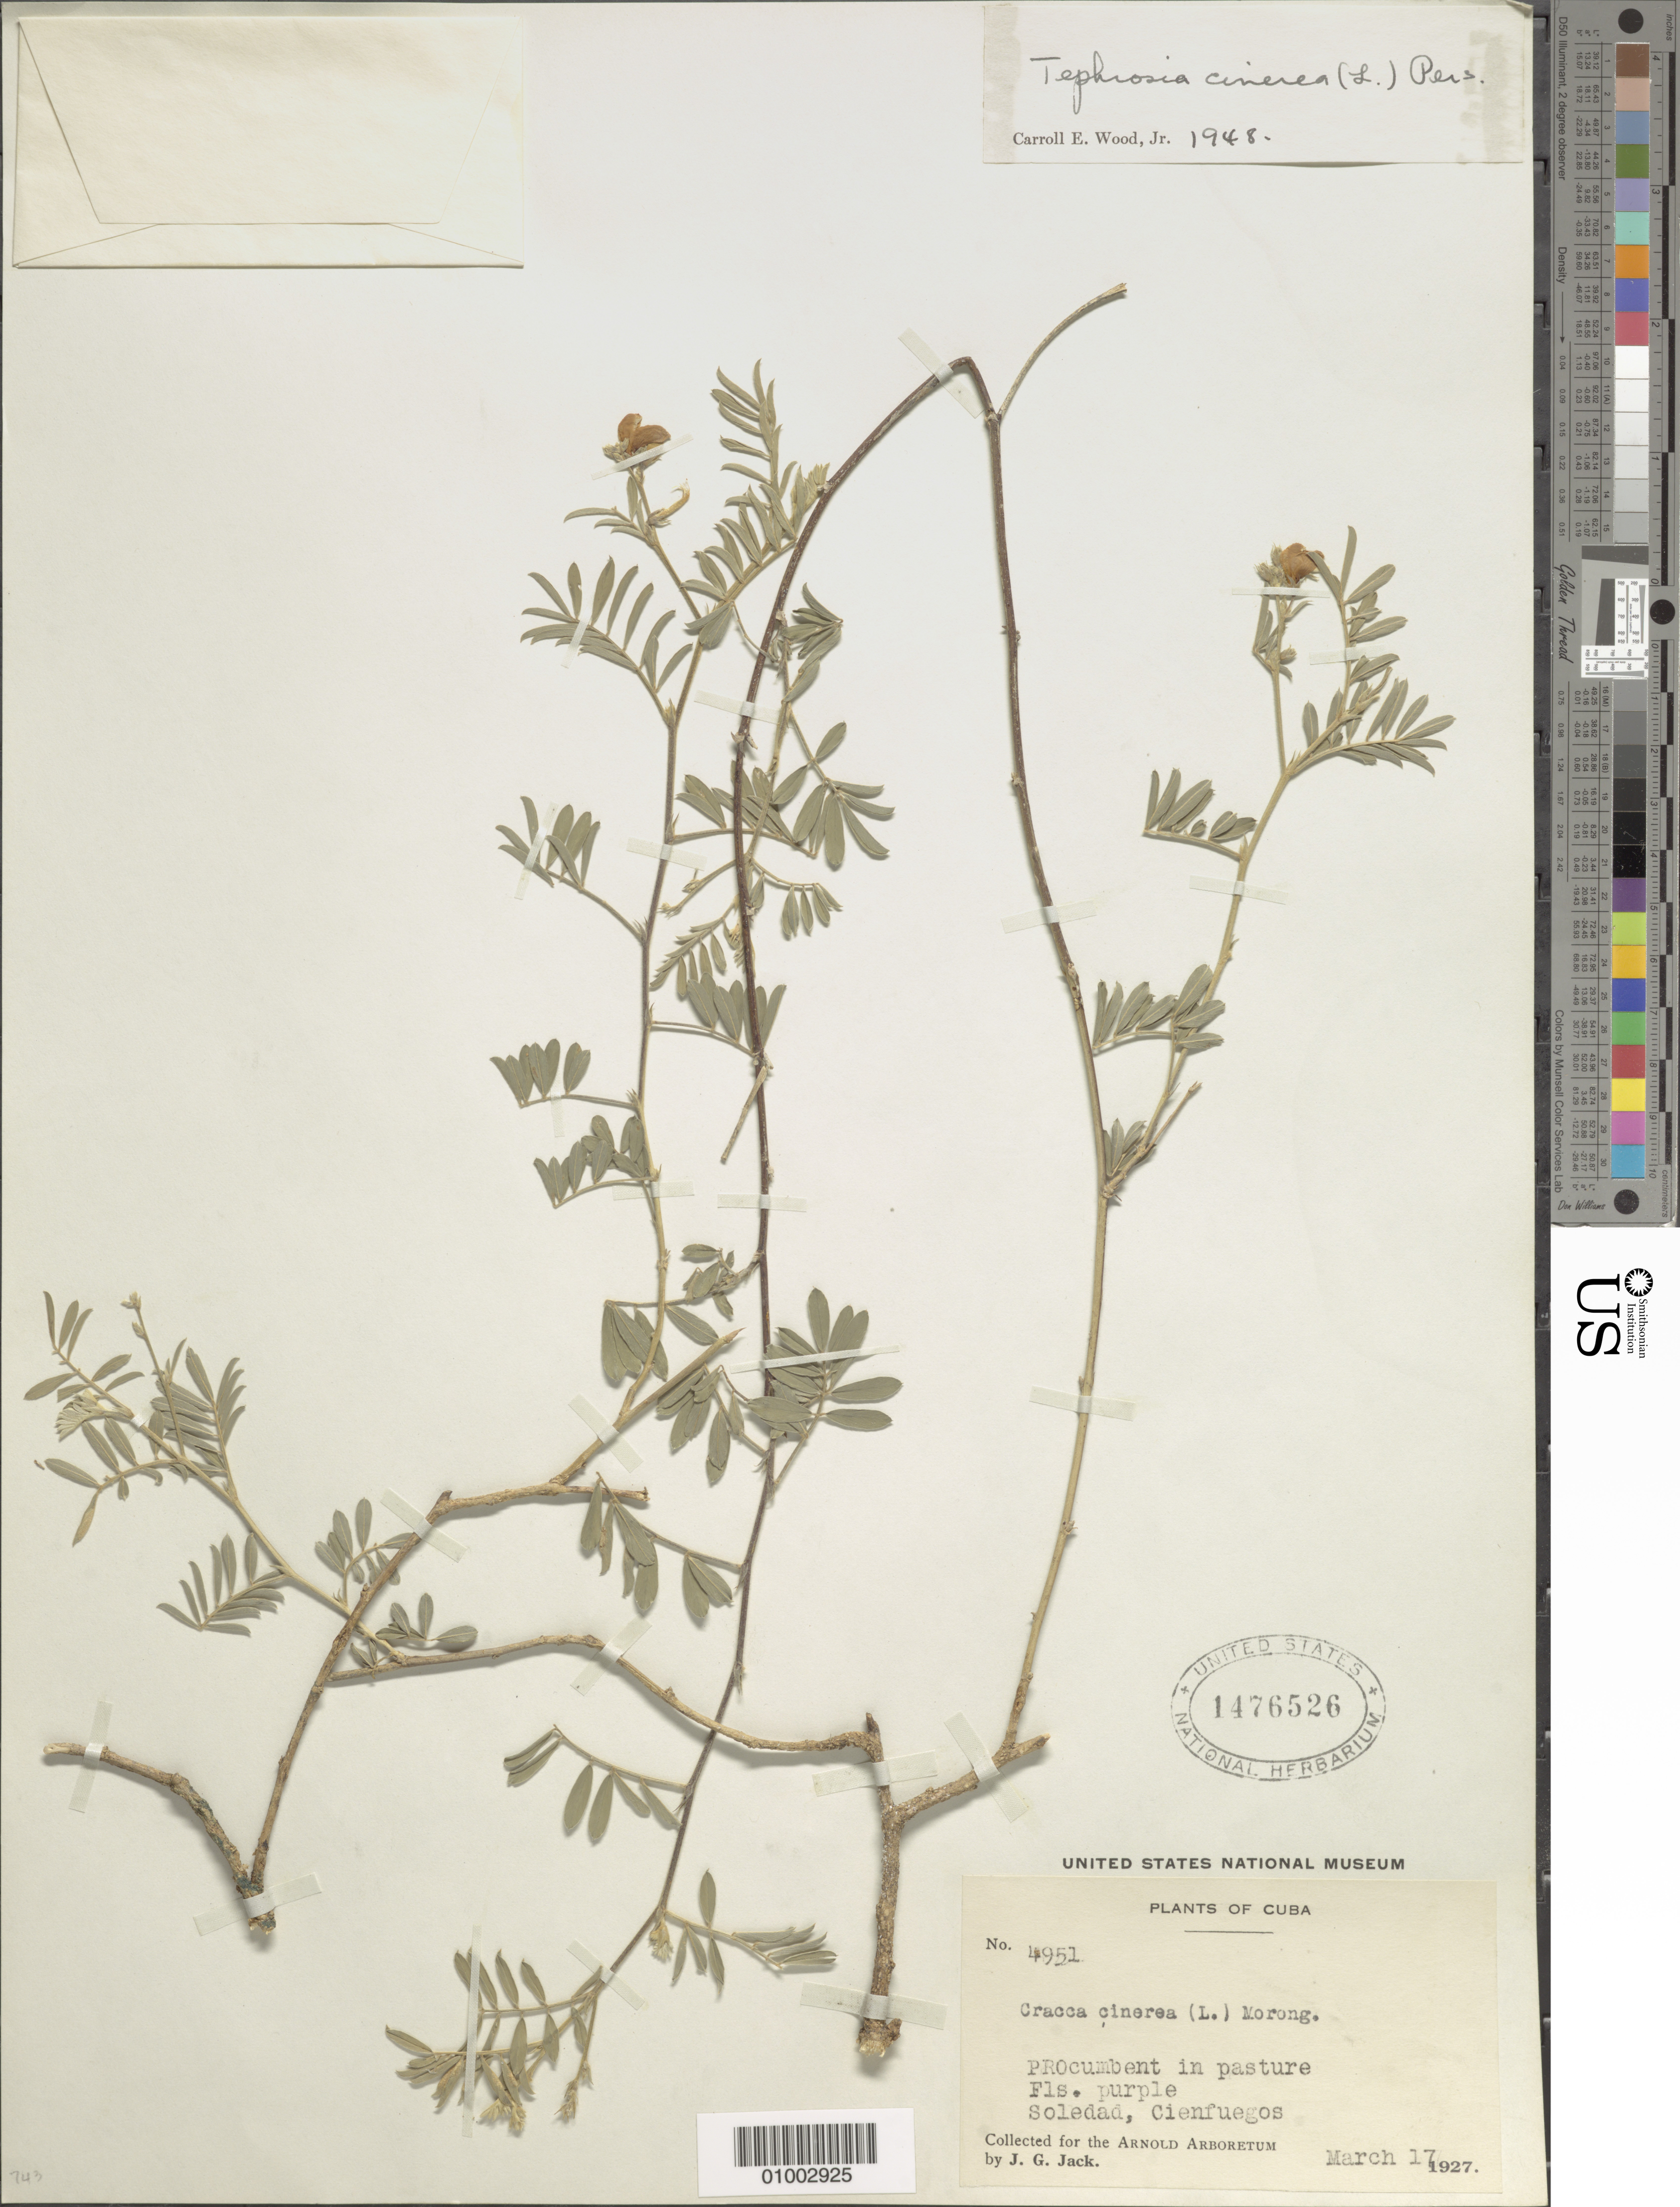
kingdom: Plantae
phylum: Tracheophyta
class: Magnoliopsida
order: Fabales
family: Fabaceae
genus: Tephrosia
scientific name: Tephrosia cinerea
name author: (L.) Pers.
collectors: J. G. Jack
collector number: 4951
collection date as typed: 17 Mar 1927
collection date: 1927-03-17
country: Cuba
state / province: Cienfuegos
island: Cuba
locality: Procumbent in pasture, Soledad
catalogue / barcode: US 1476526